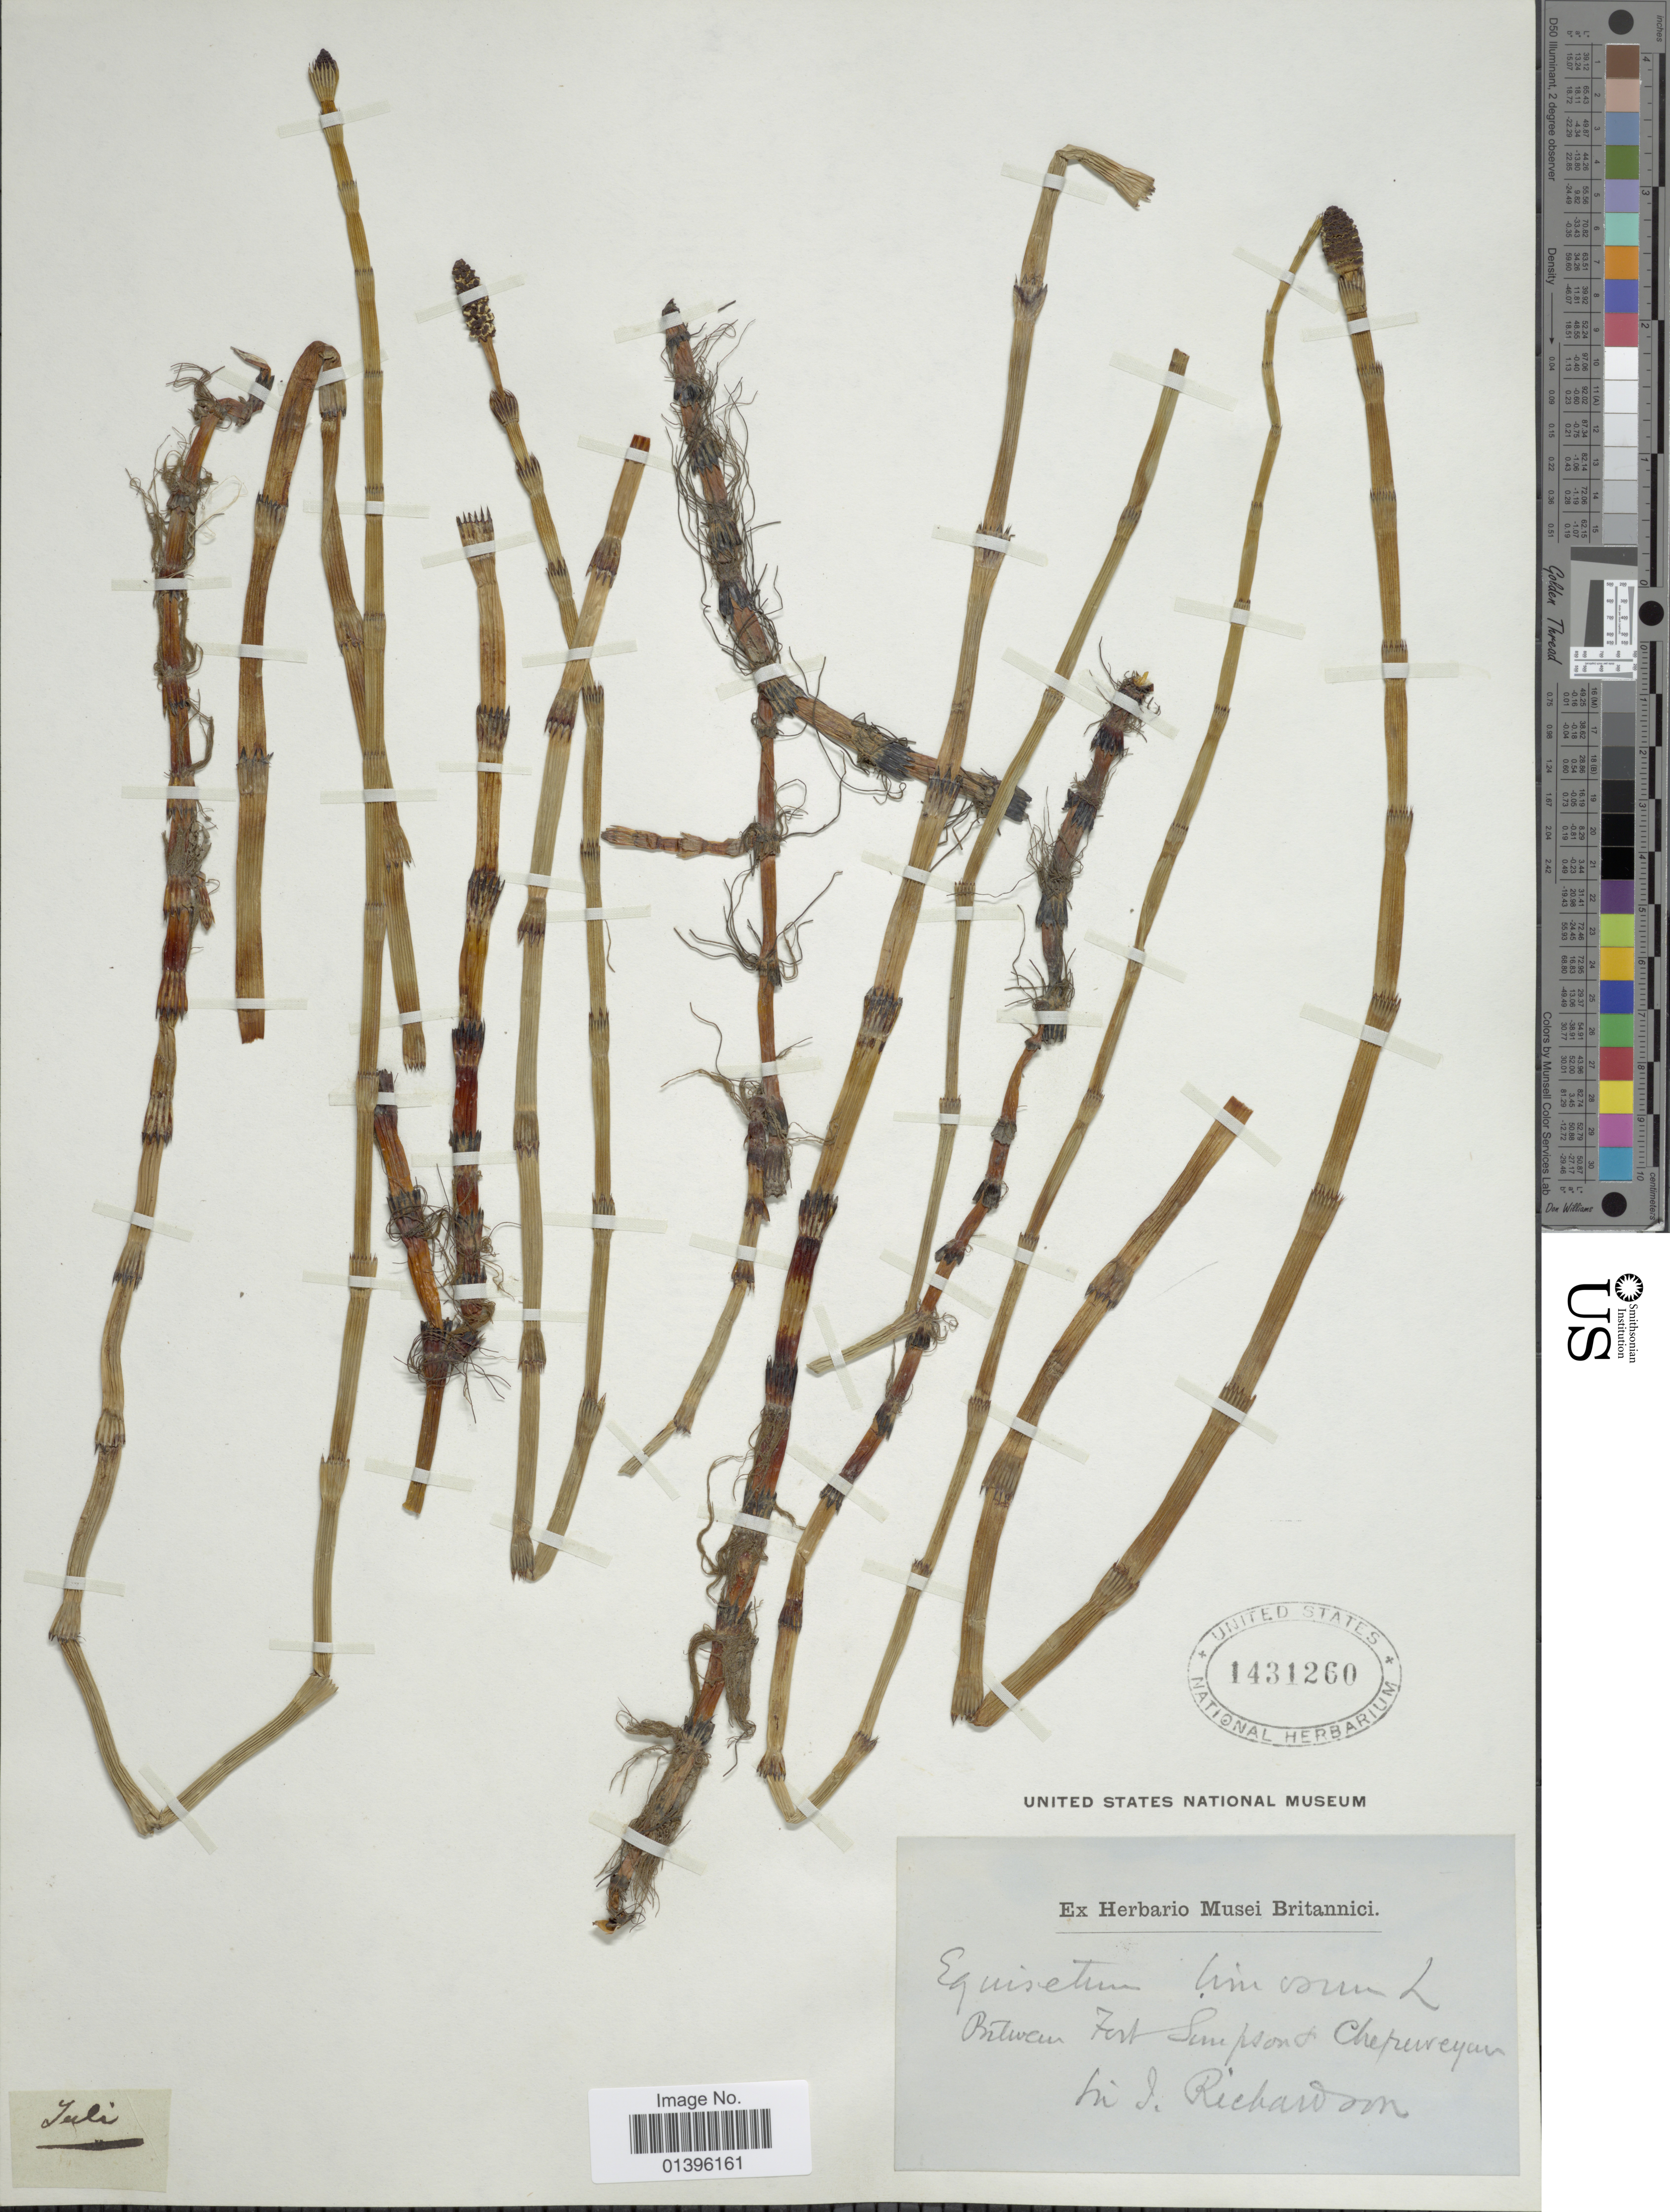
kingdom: Plantae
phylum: Tracheophyta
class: Polypodiopsida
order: Equisetales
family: Equisetaceae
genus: Equisetum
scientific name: Equisetum fluviatile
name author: L.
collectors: J. Richardson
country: Canada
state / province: Northwest Territories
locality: Between Fort Simpson & Chepewyan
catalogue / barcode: US 1431260